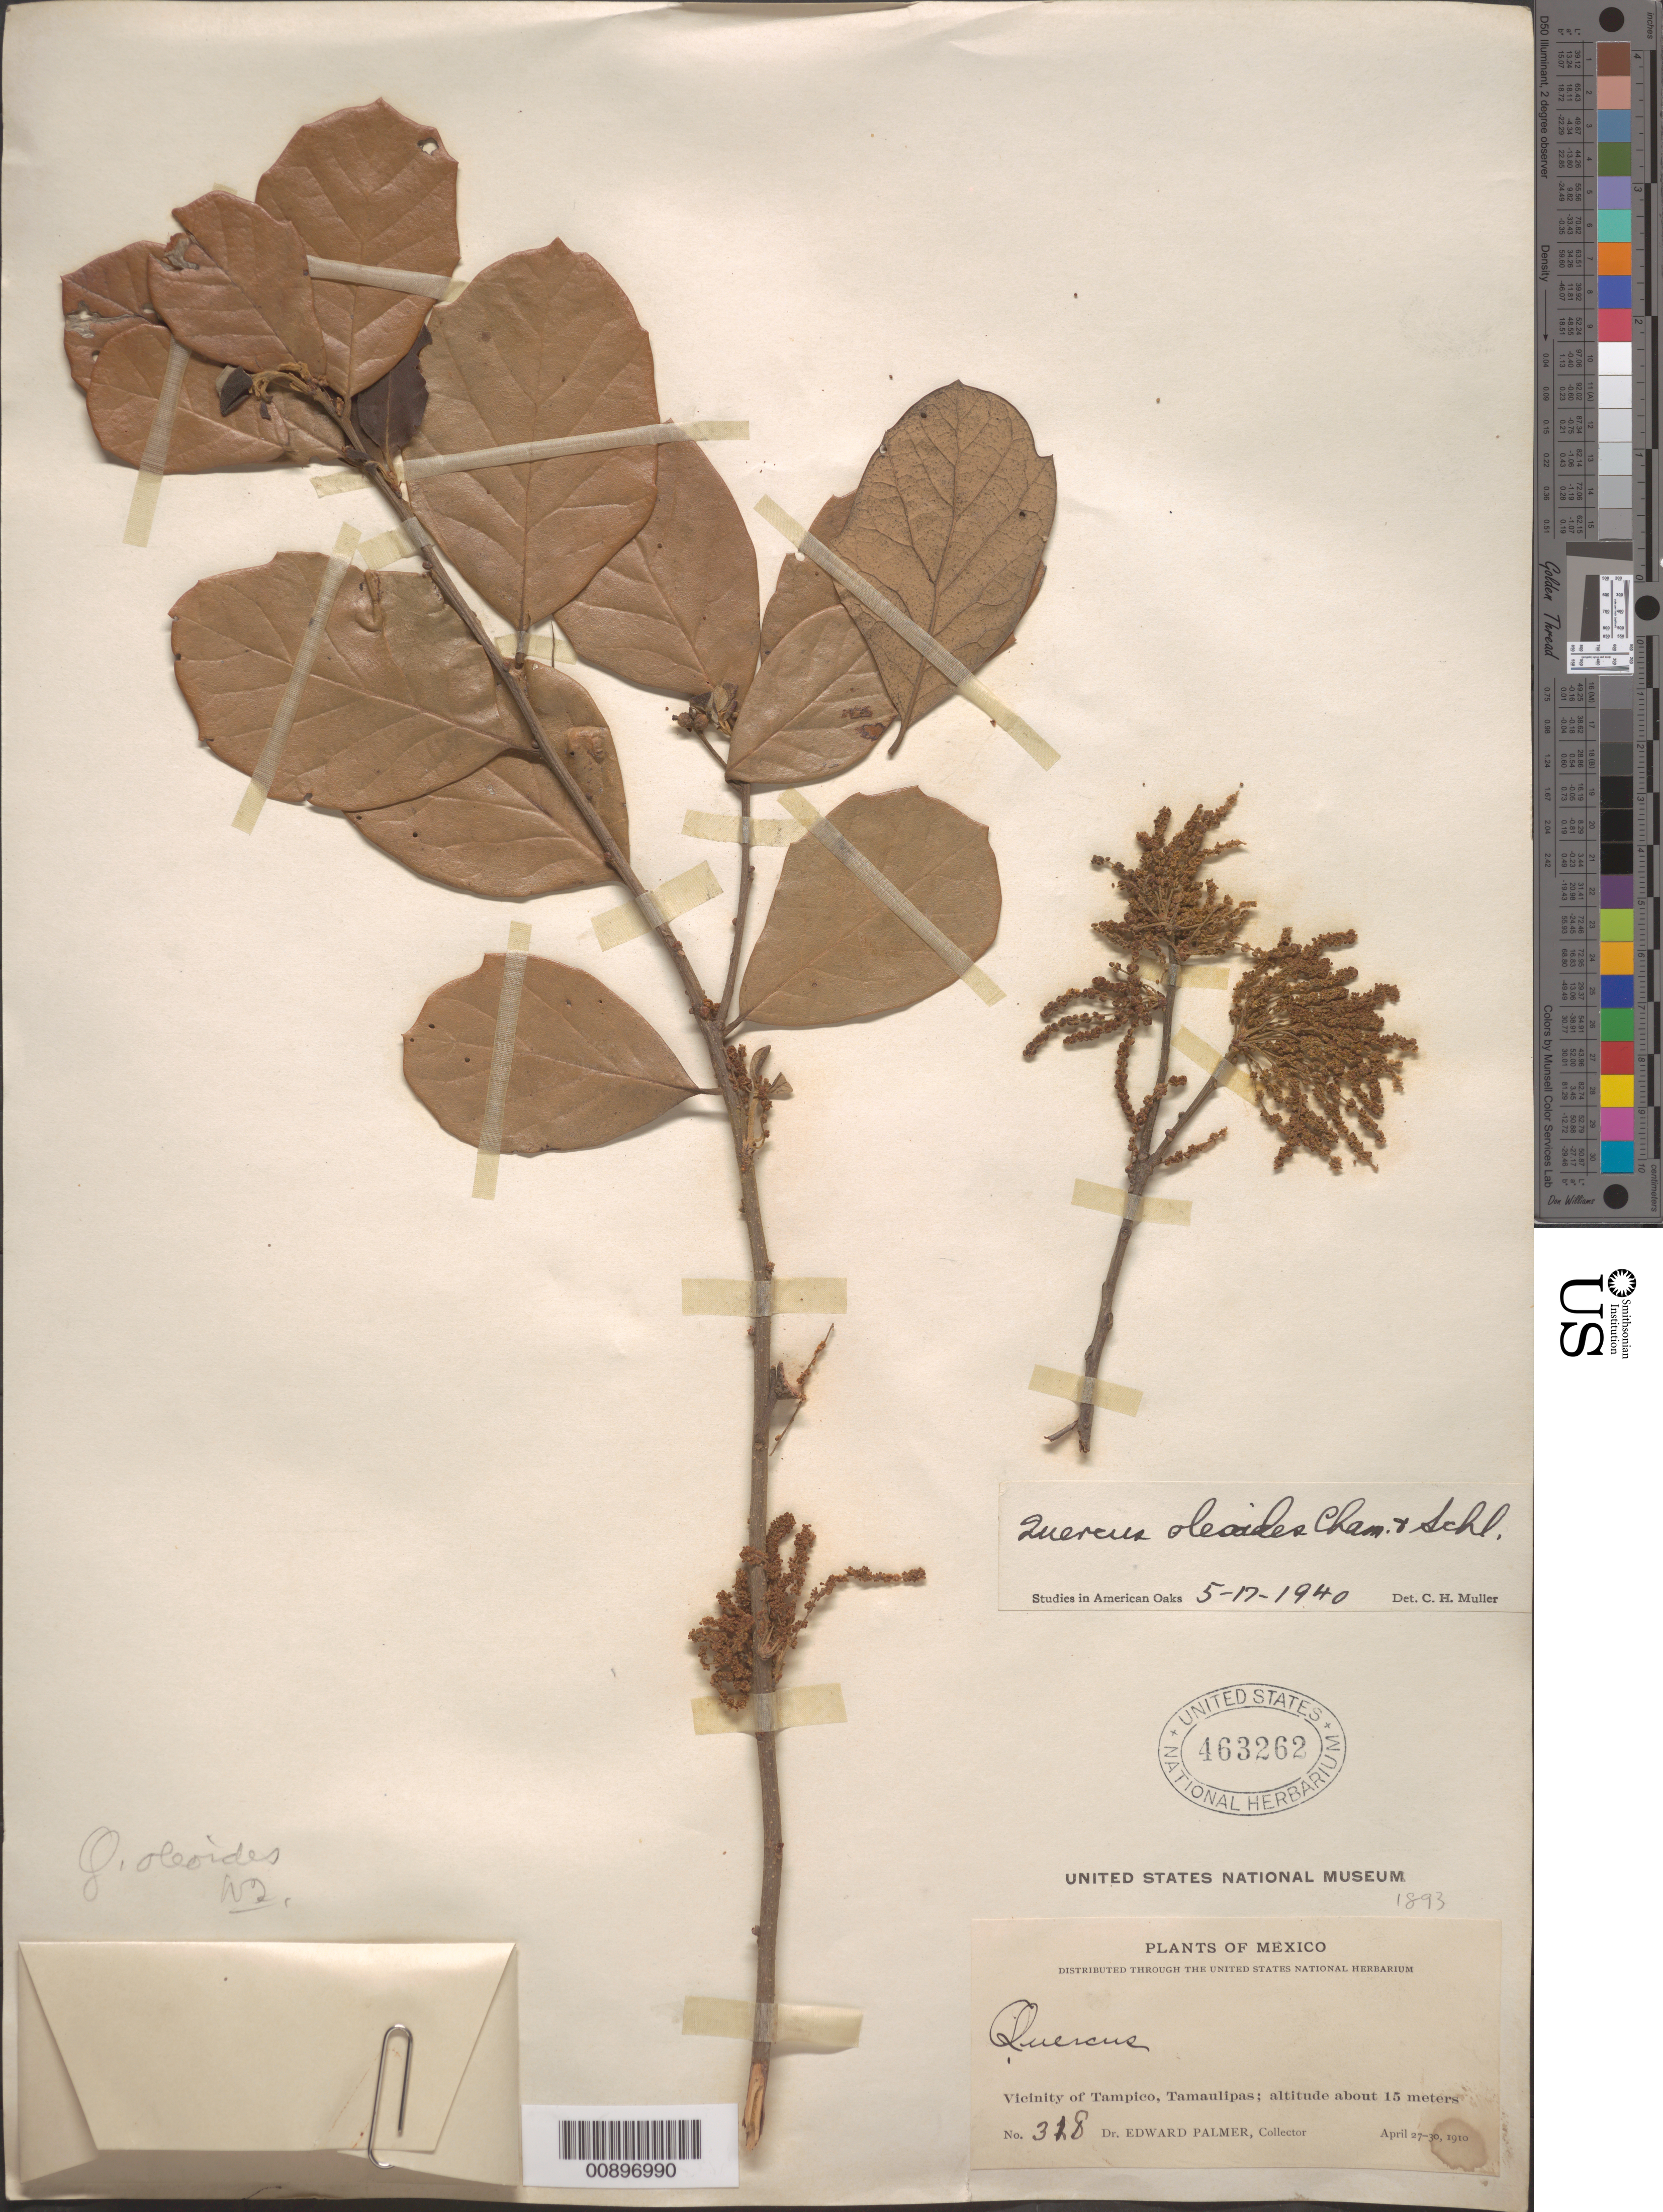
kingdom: Plantae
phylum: Tracheophyta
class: Magnoliopsida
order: Fagales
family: Fagaceae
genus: Quercus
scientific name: Quercus oleoides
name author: Schltdl. & Cham.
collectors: E. Palmer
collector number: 318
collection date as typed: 27 Apr 1910 to 30 Apr 1910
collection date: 1910-04-27/1910-04-30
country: Mexico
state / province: Tamaulipas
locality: Vicinity of Tampico, Tamaulipas.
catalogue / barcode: US 463262